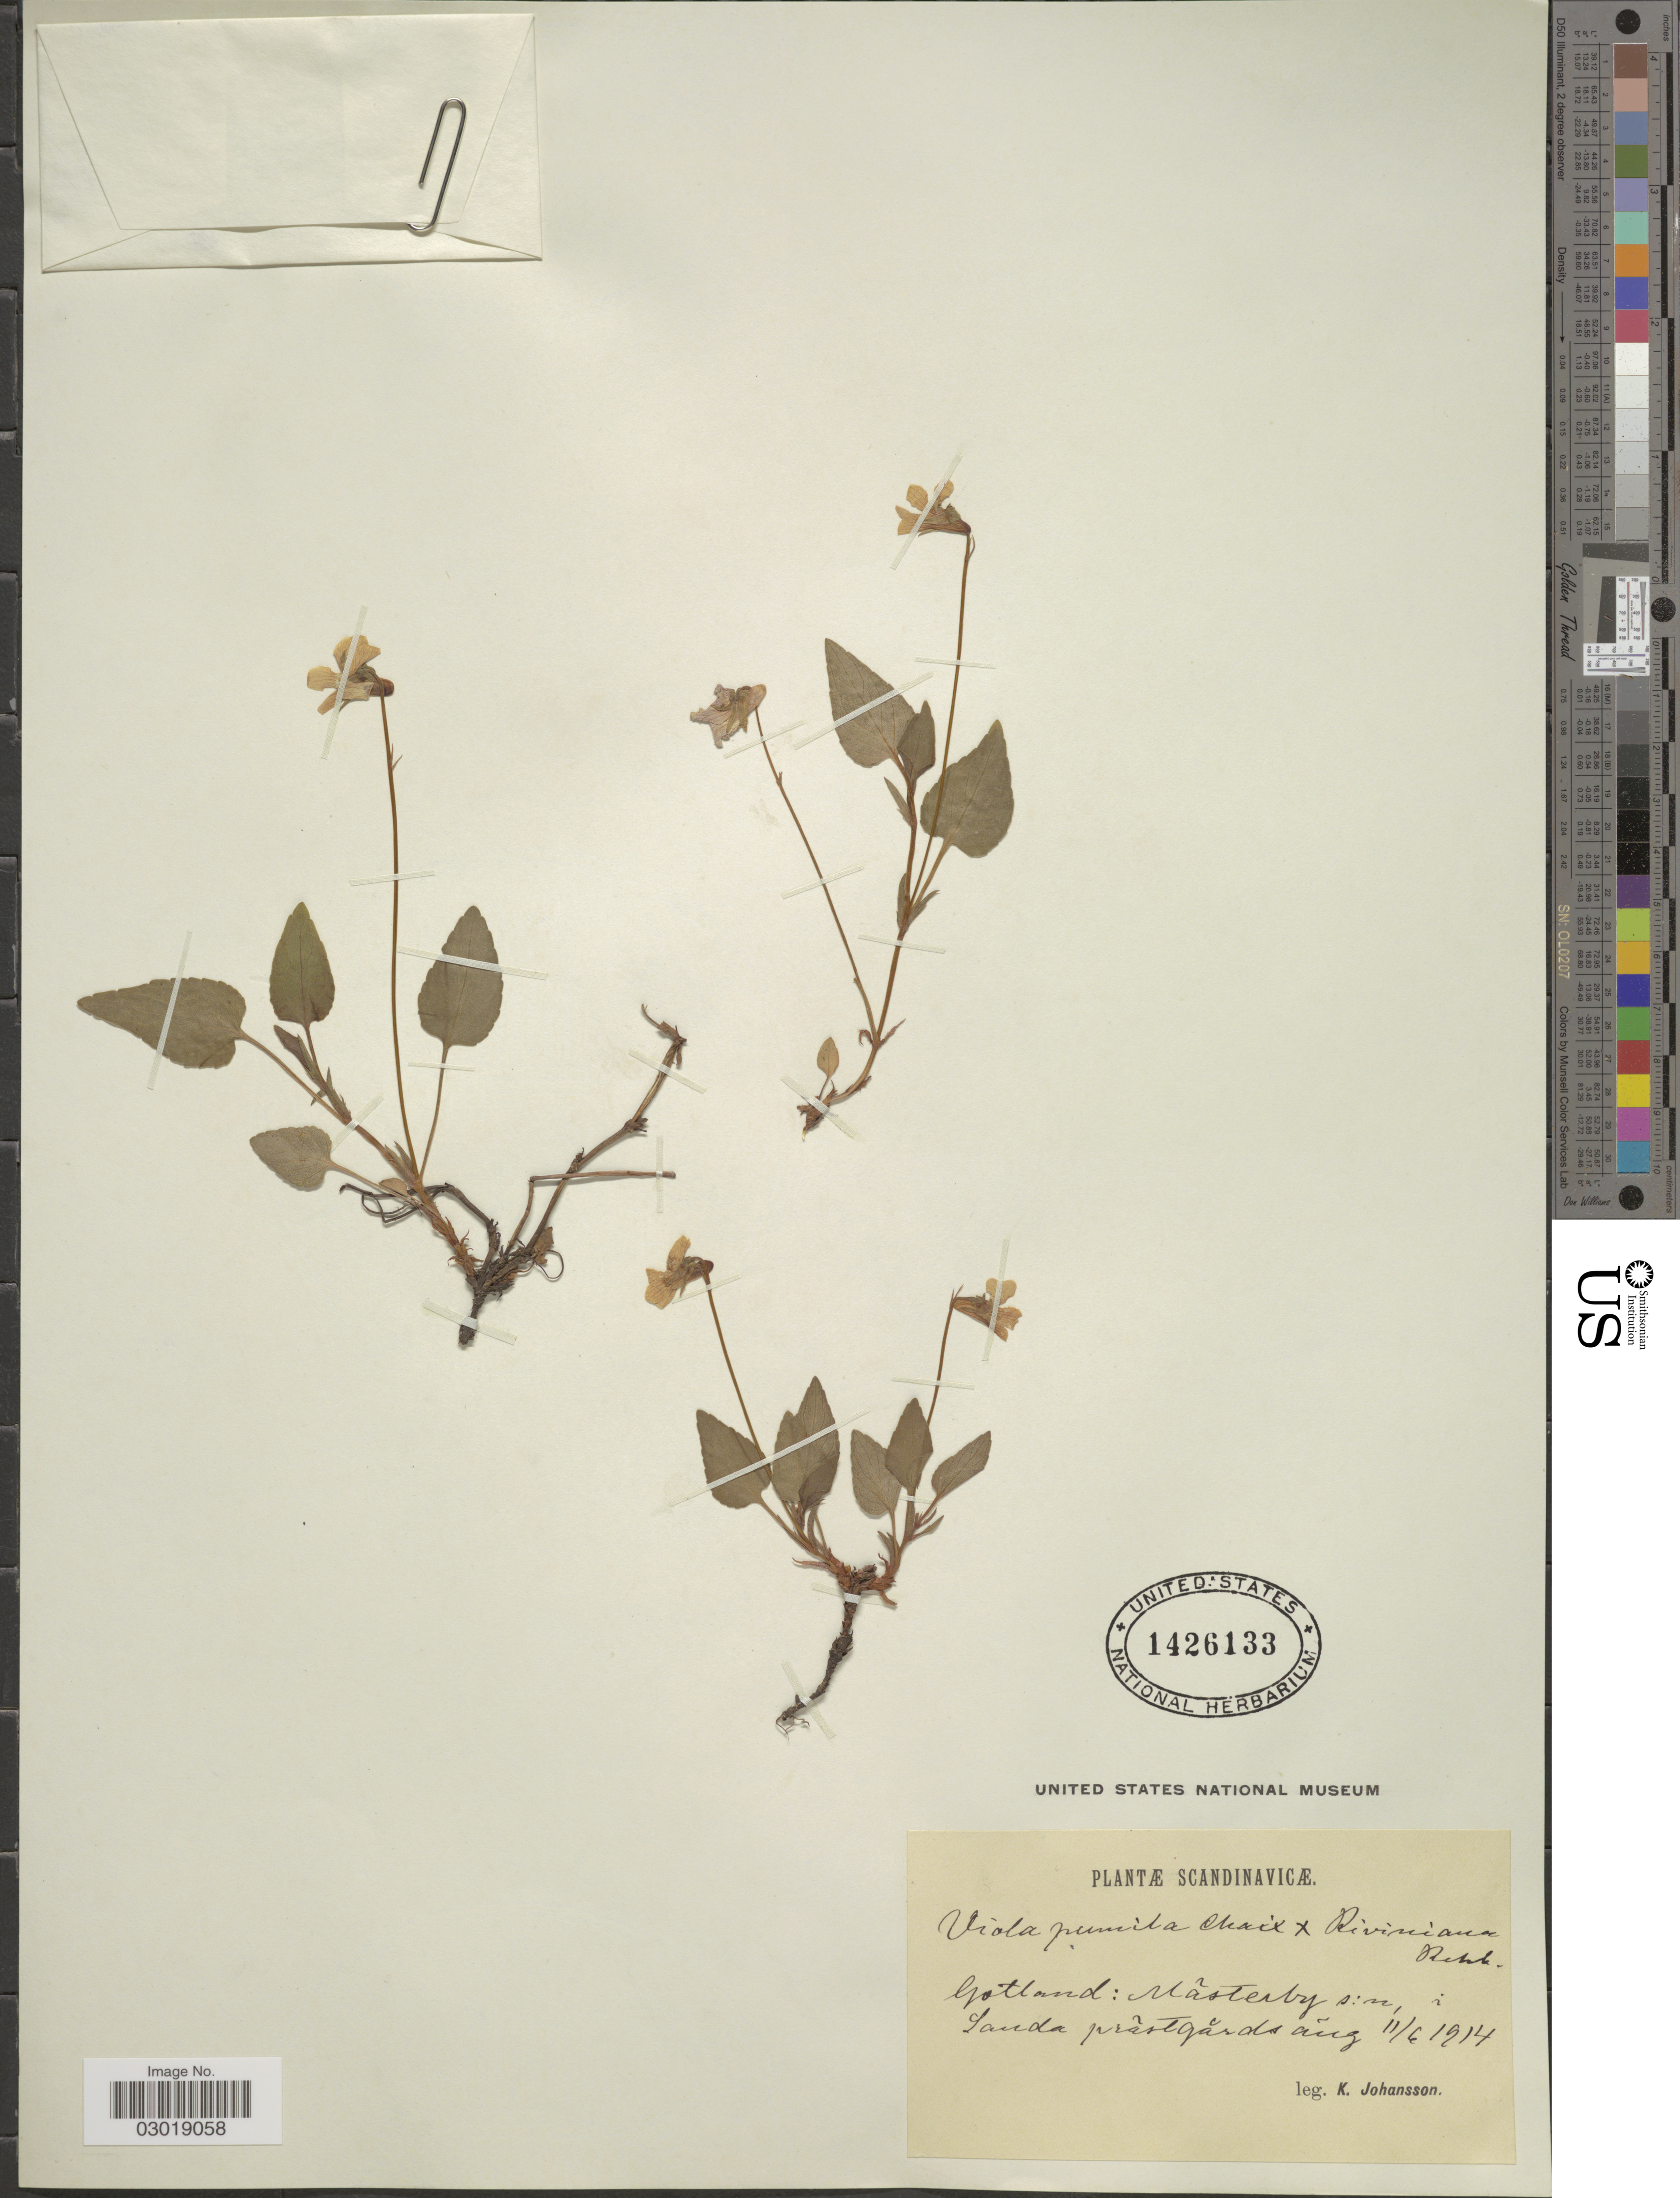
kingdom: Plantae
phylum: Tracheophyta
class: Magnoliopsida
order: Malpighiales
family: Violaceae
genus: Viola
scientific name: Viola pumila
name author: Chaix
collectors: K. Johansson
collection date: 1914-08-06/1914-08-11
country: Sweden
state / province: Gotland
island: Gotland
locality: Scandinavicæ. Mâsterby, Sanda prãstgărds.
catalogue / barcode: US 1426133